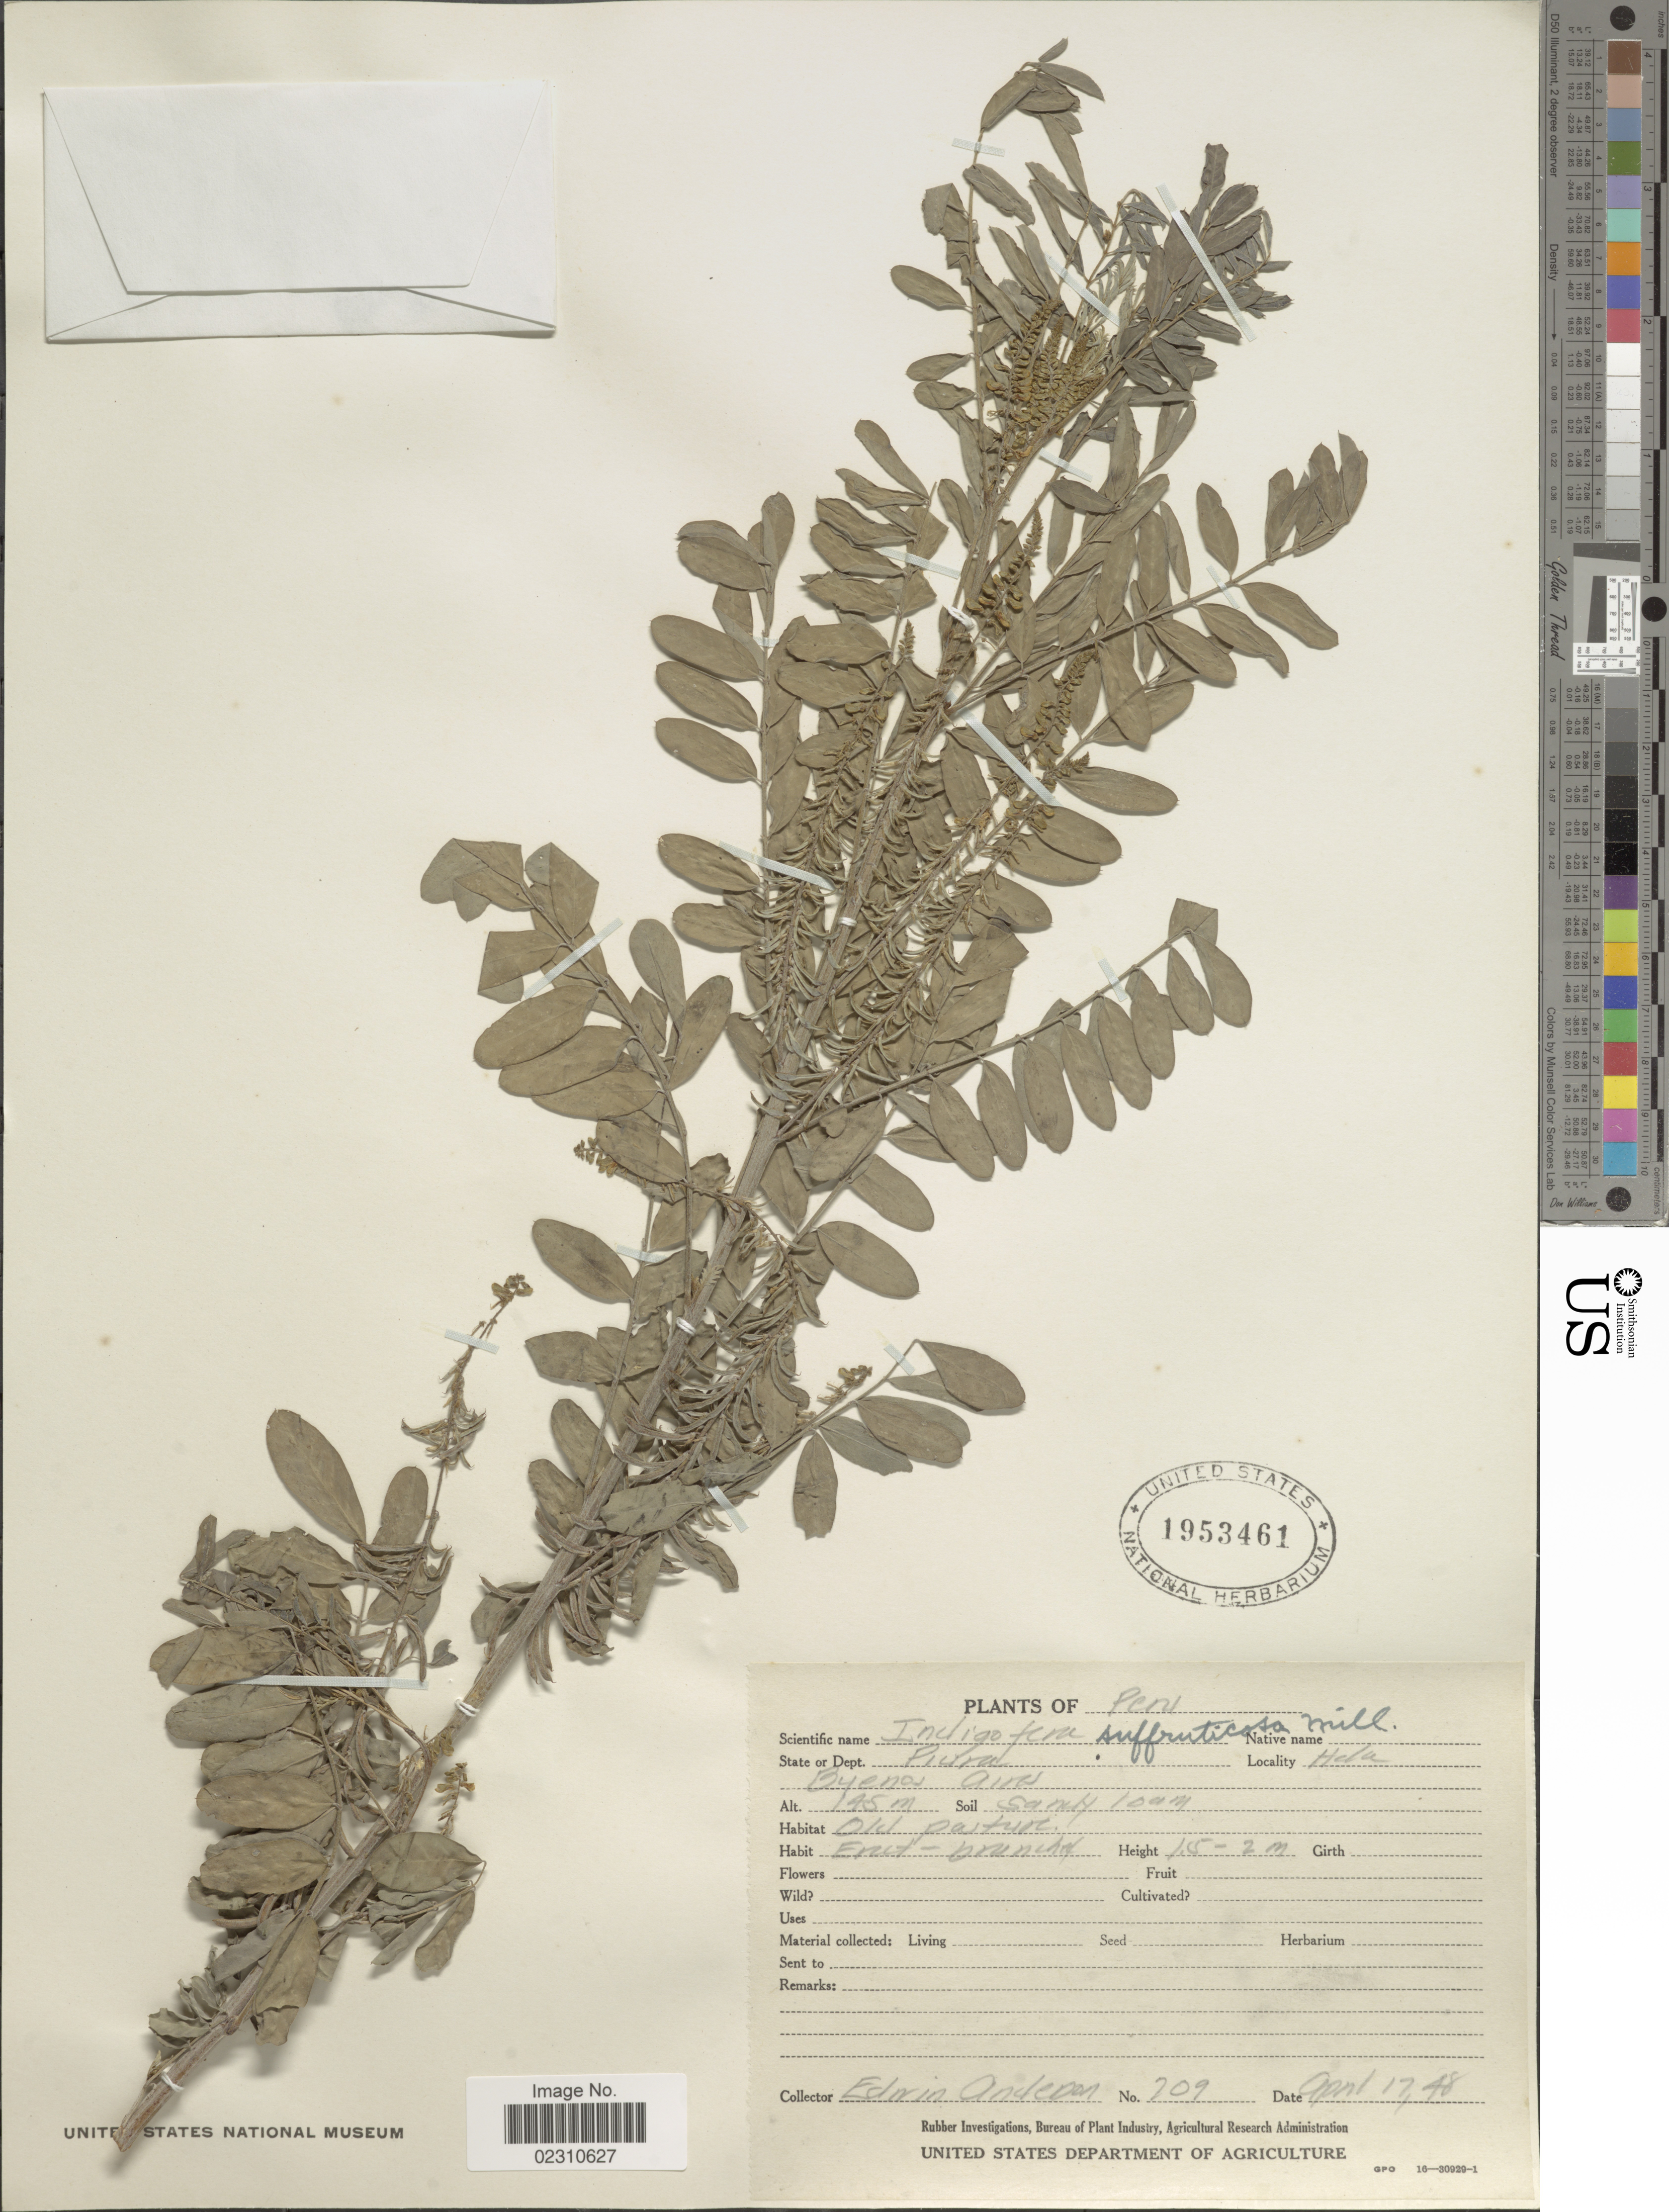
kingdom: Plantae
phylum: Tracheophyta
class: Magnoliopsida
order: Fabales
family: Fabaceae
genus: Indigofera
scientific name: Indigofera suffruticosa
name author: Mill.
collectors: E. Anderson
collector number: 209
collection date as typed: Transcribed d/m/y: 17/4/48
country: Peru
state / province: Piura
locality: Peru, State of Dept. Piura, hda. Buena Aires.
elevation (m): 45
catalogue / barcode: US 1953461